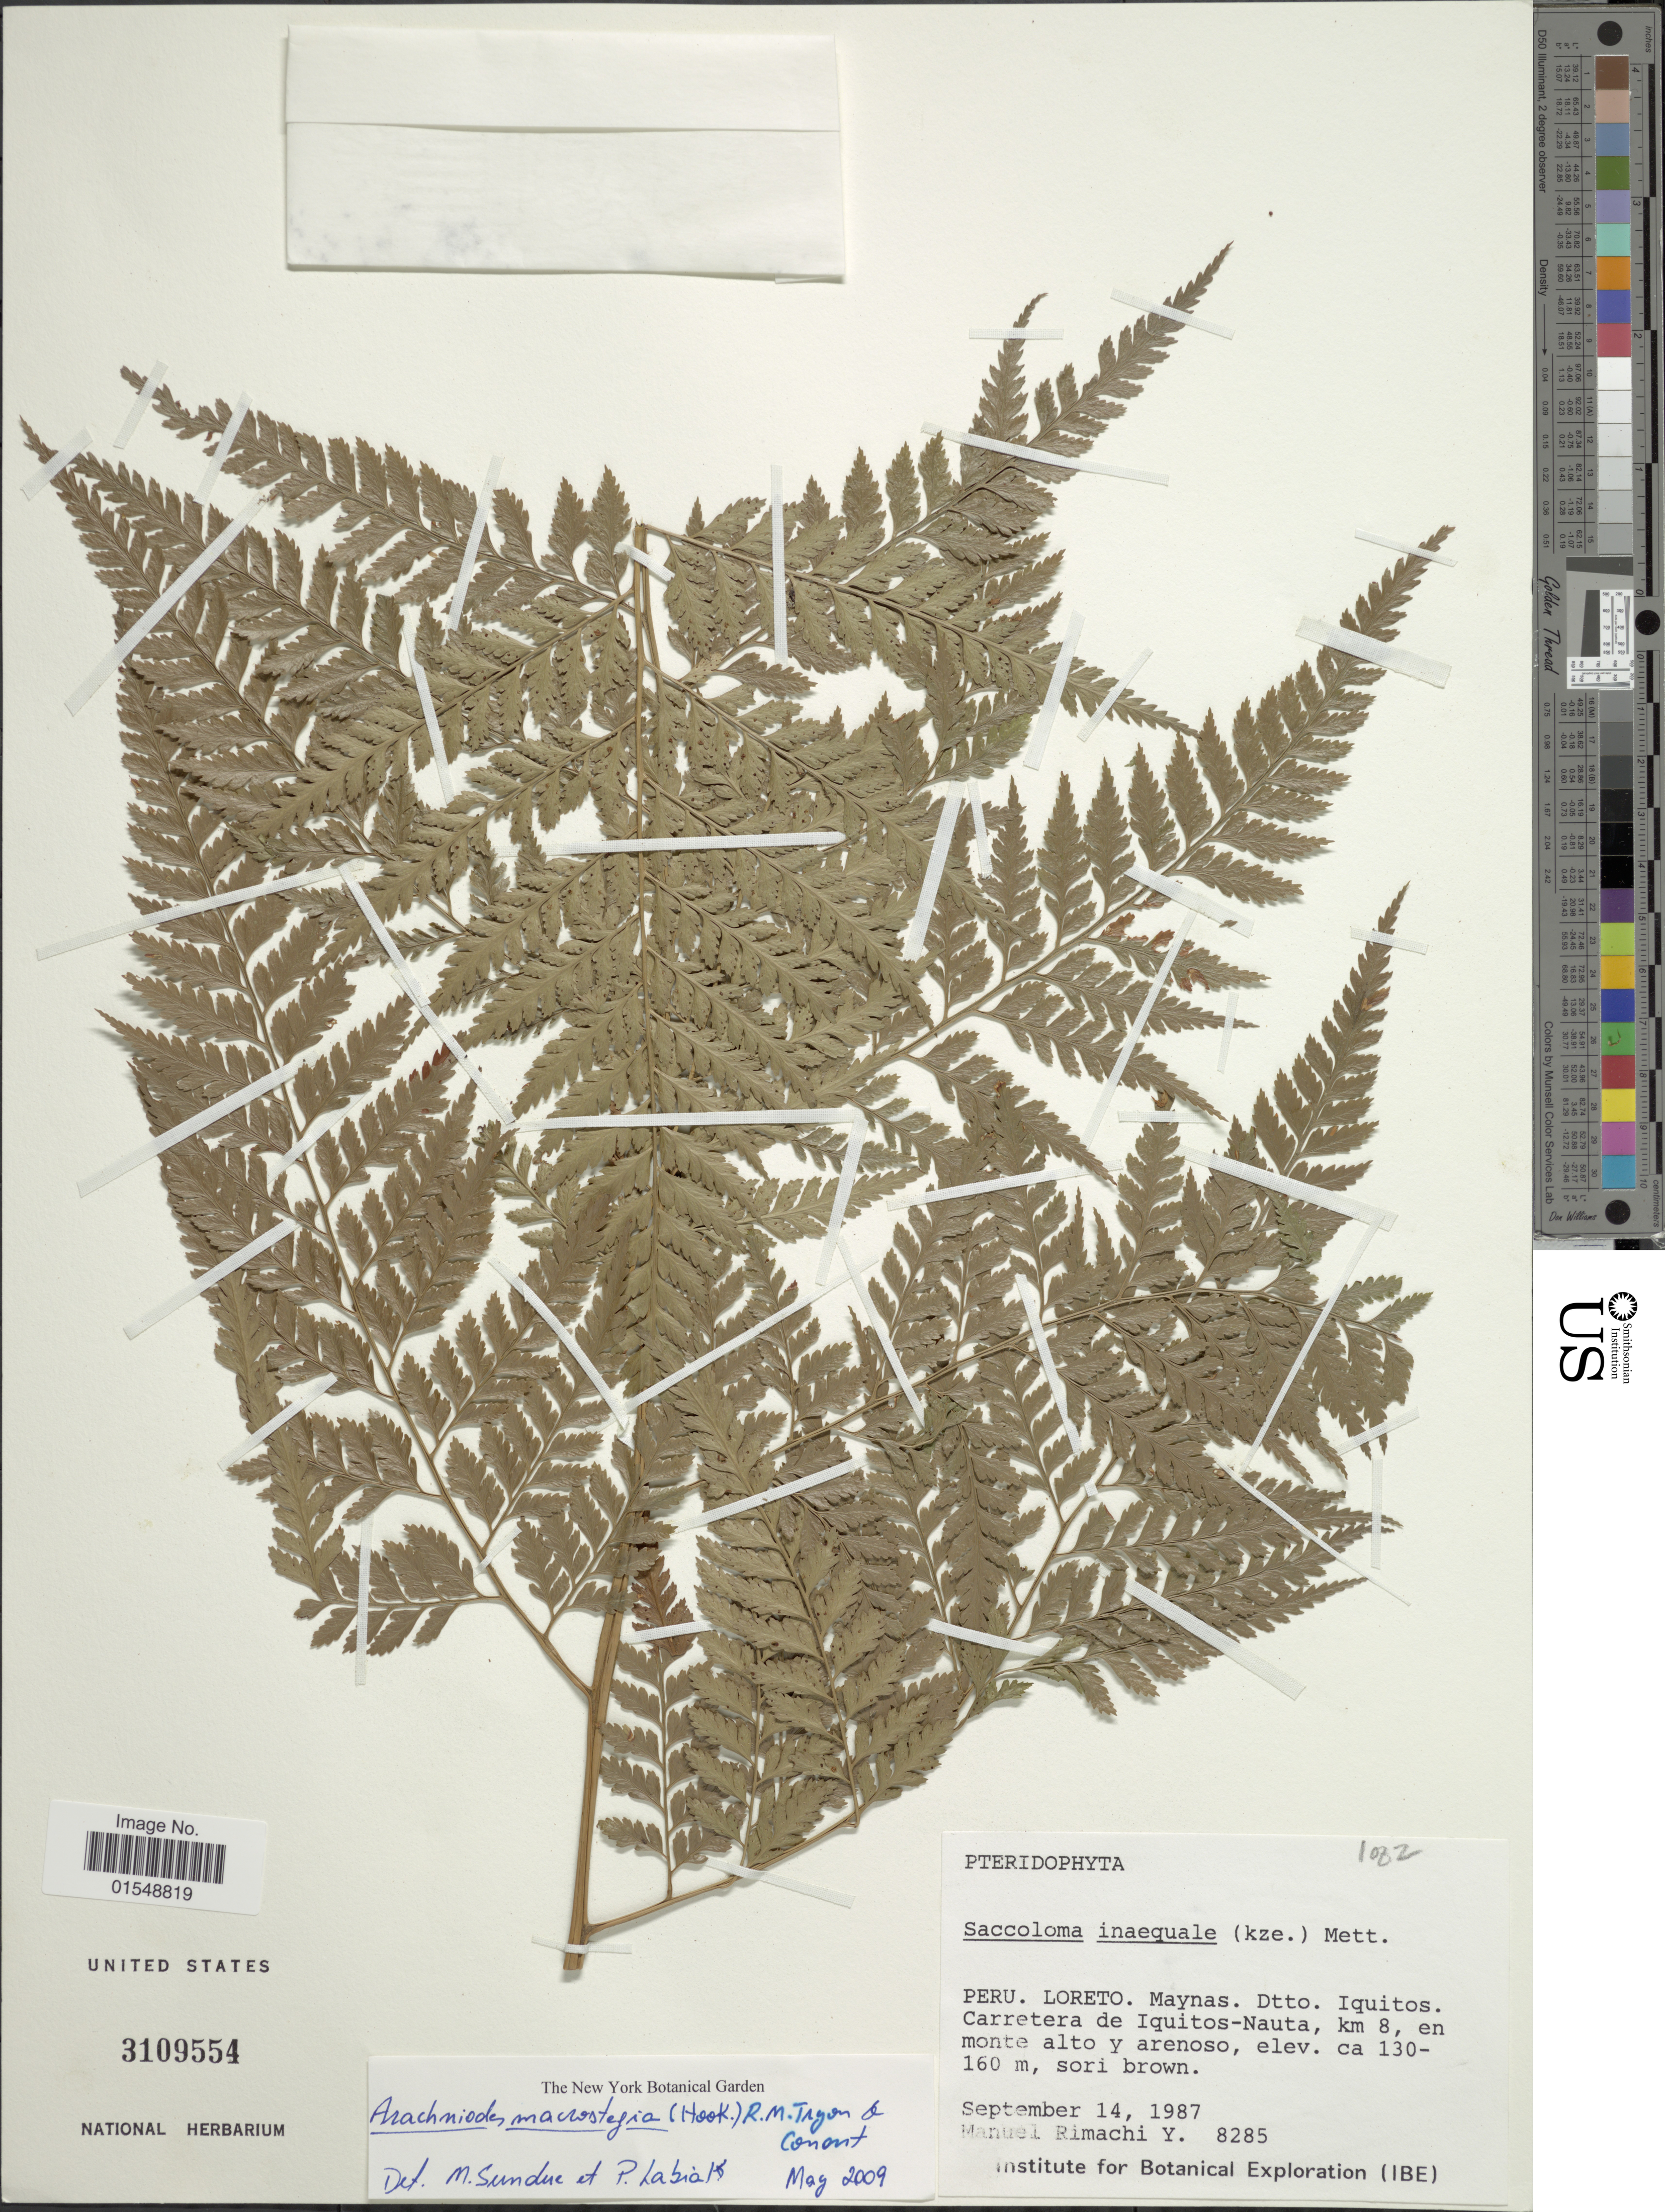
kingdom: Plantae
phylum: Tracheophyta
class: Polypodiopsida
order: Polypodiales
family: Dryopteridaceae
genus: Arachniodes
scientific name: Arachniodes macrostegia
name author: (Hook.) Proctor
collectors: M. Rimachi Y.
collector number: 8285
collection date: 1987-09-14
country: Peru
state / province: Loreto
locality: Maynas, Dtto. Iquitos, Carretera de Iquitos- Nauta, km 8, en monte alto y arenoso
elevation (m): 130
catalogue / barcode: US 3109554